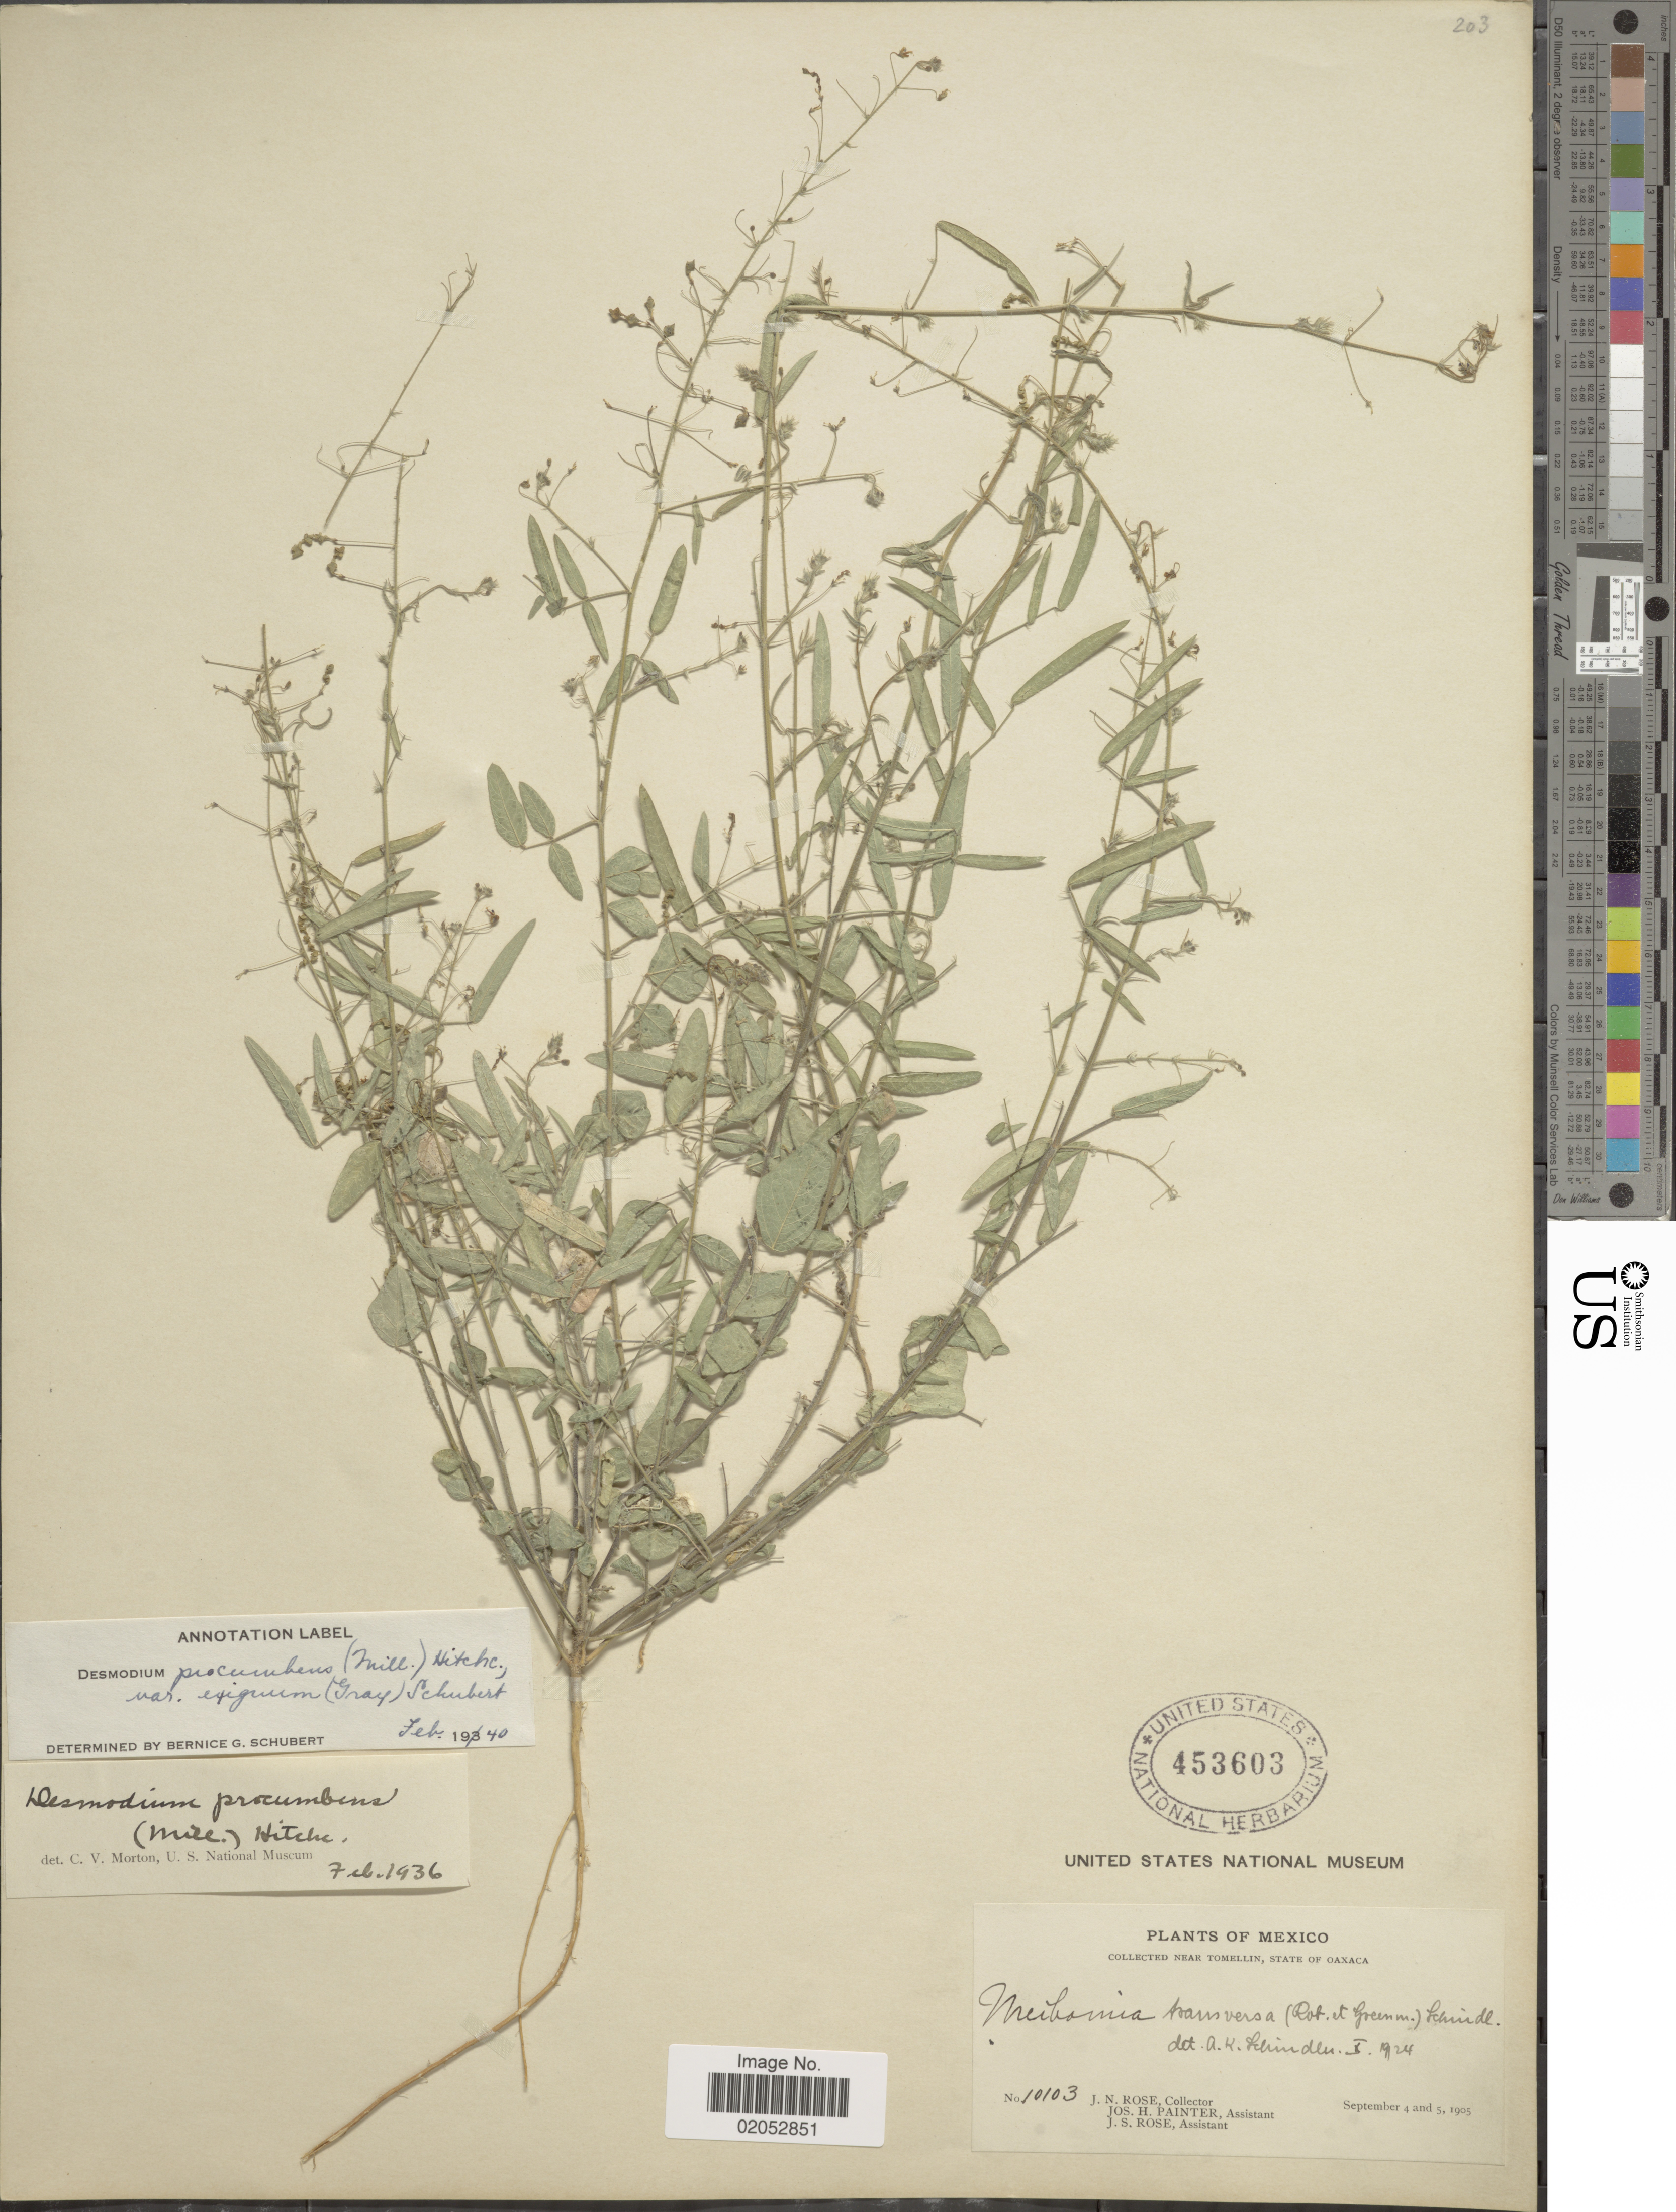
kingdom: Plantae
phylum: Tracheophyta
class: Magnoliopsida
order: Fabales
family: Fabaceae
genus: Desmodium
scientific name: Desmodium procumbens var. exiguum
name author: (A. Gray) B.G. Schub.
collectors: J. N. Rose, J. H. Painter & J. S. Rose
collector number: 10103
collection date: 1905-09-04/1905-09-05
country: Mexico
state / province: Oaxaca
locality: Near Tomellin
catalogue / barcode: US 453603